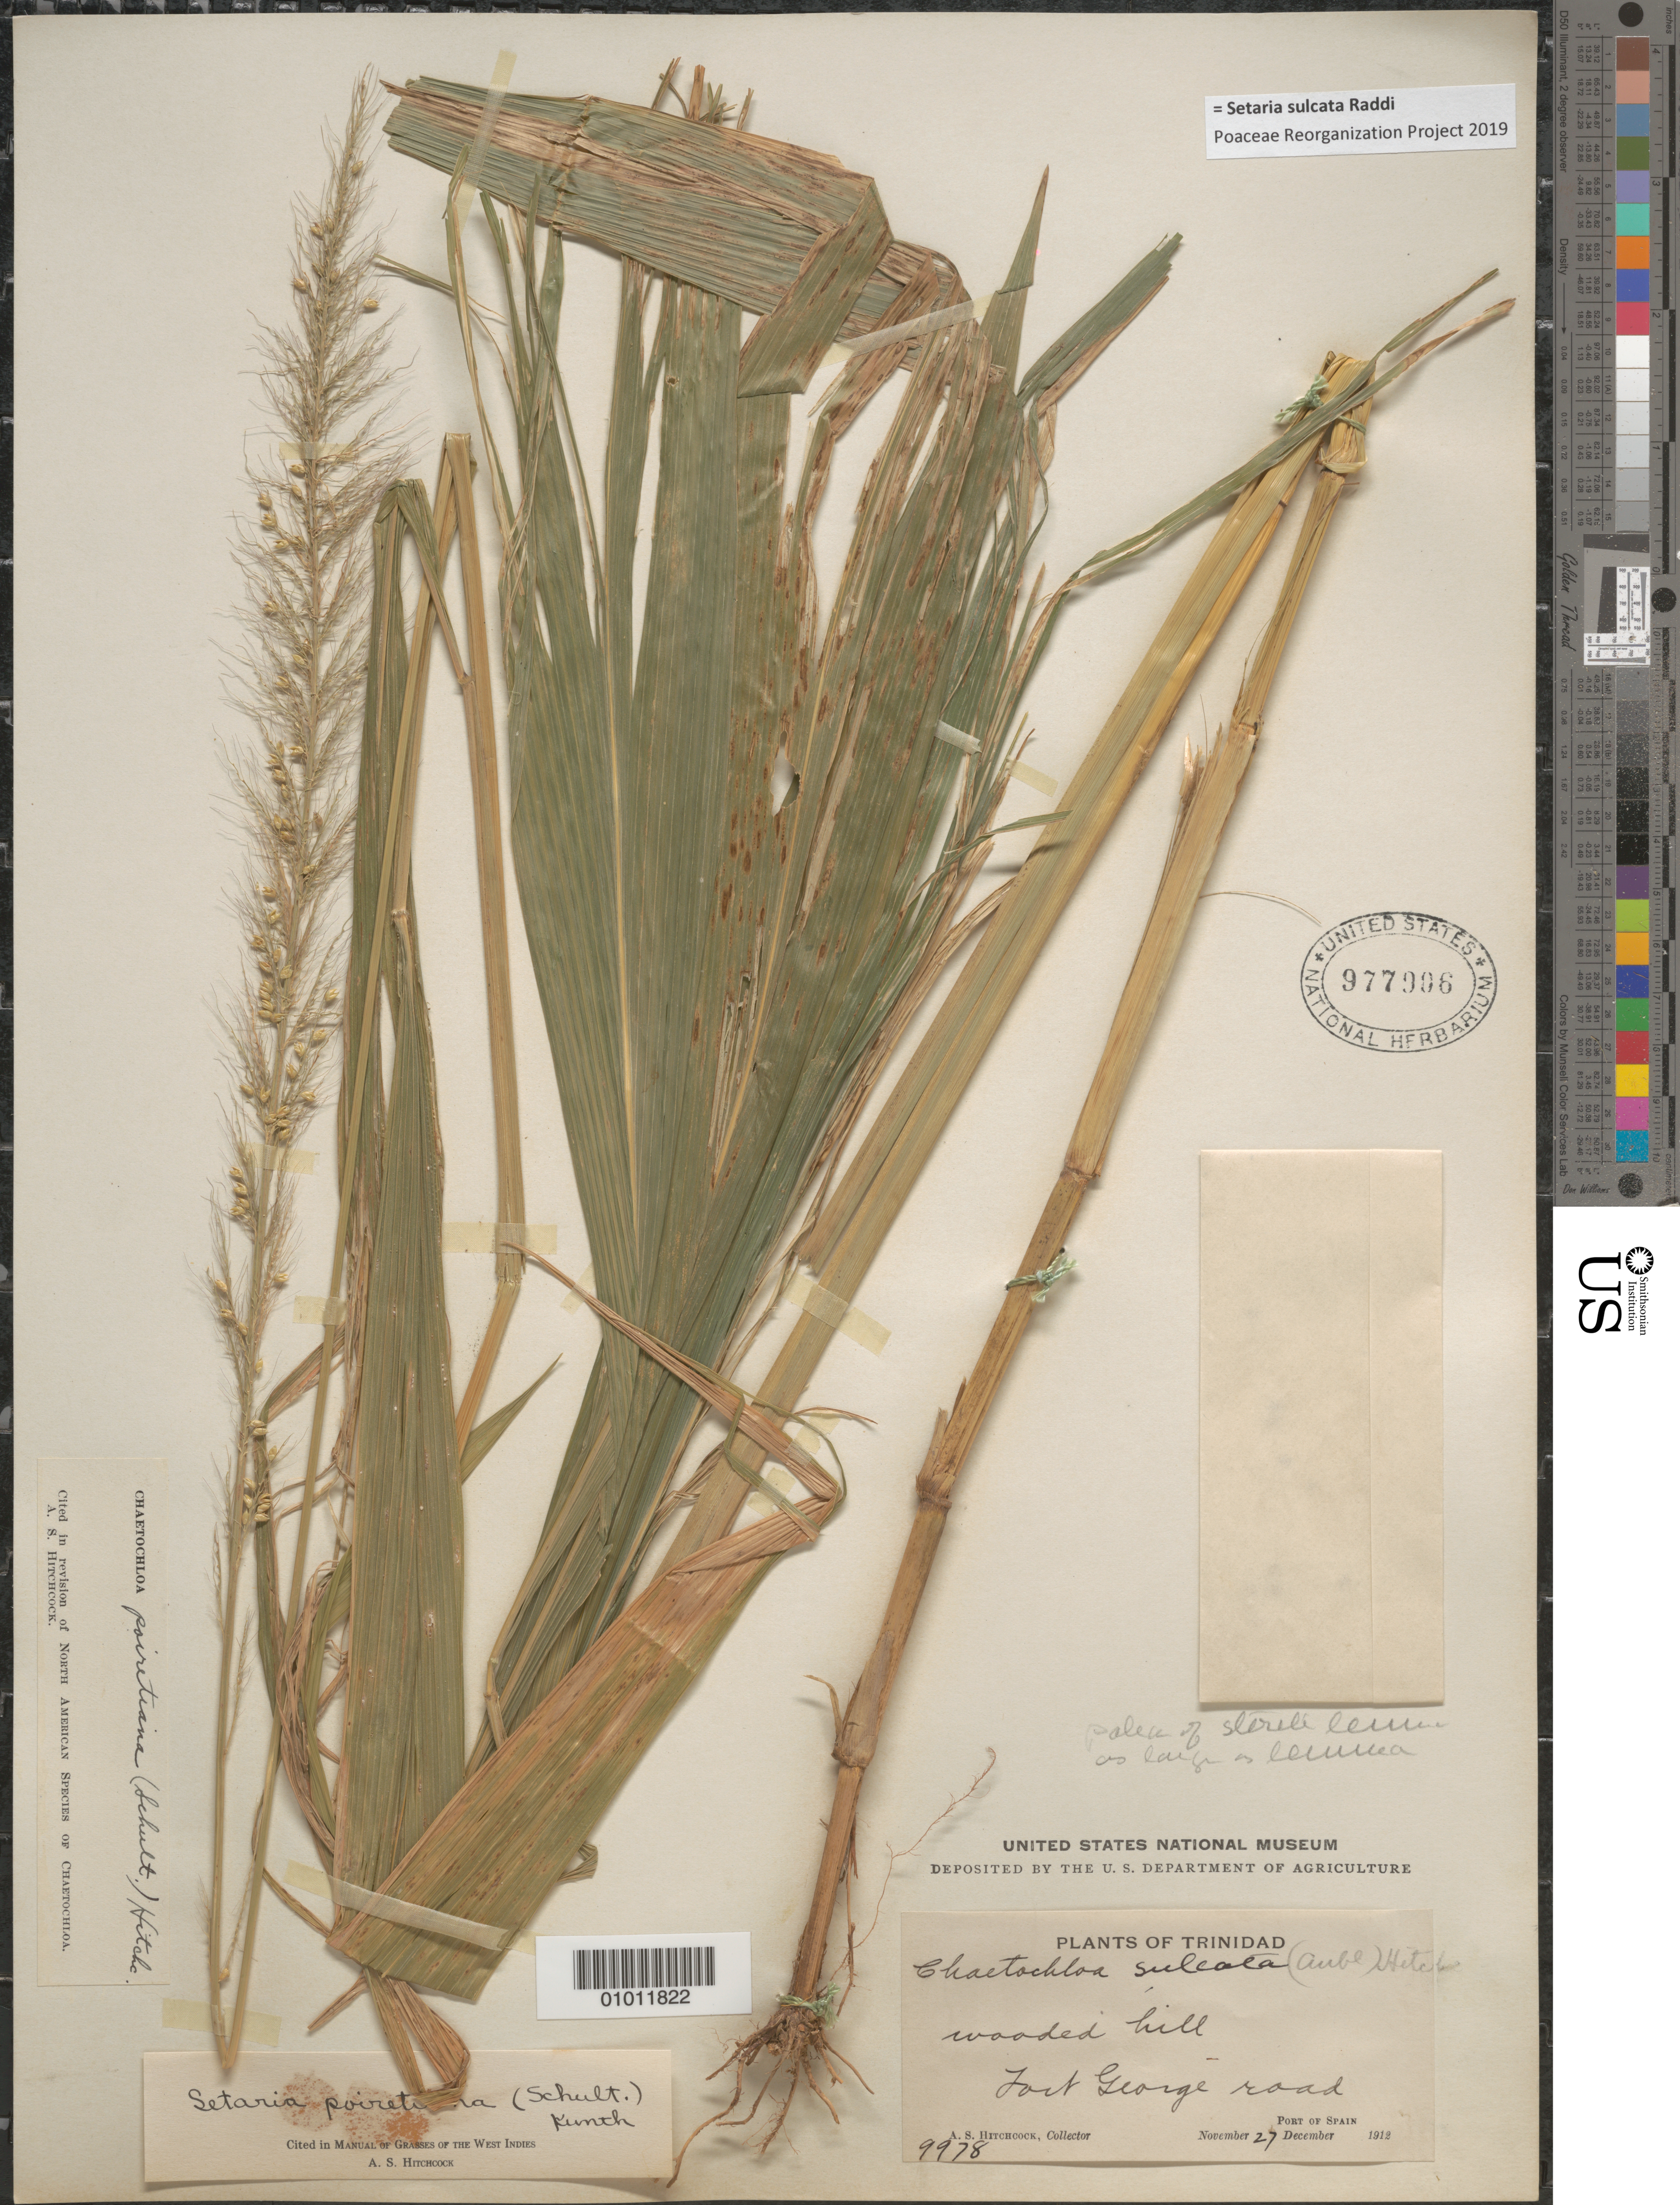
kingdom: Plantae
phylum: Tracheophyta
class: Liliopsida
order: Poales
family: Poaceae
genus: Setaria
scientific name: Setaria poiretiana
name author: (Schult.) Kunth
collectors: A. S. Hitchcock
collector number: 9978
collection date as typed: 27 Nov 1912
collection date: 1912-11-27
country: Trinidad and Tobago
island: Trinidad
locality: Fort George road, Port of Spain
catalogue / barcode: US 977906